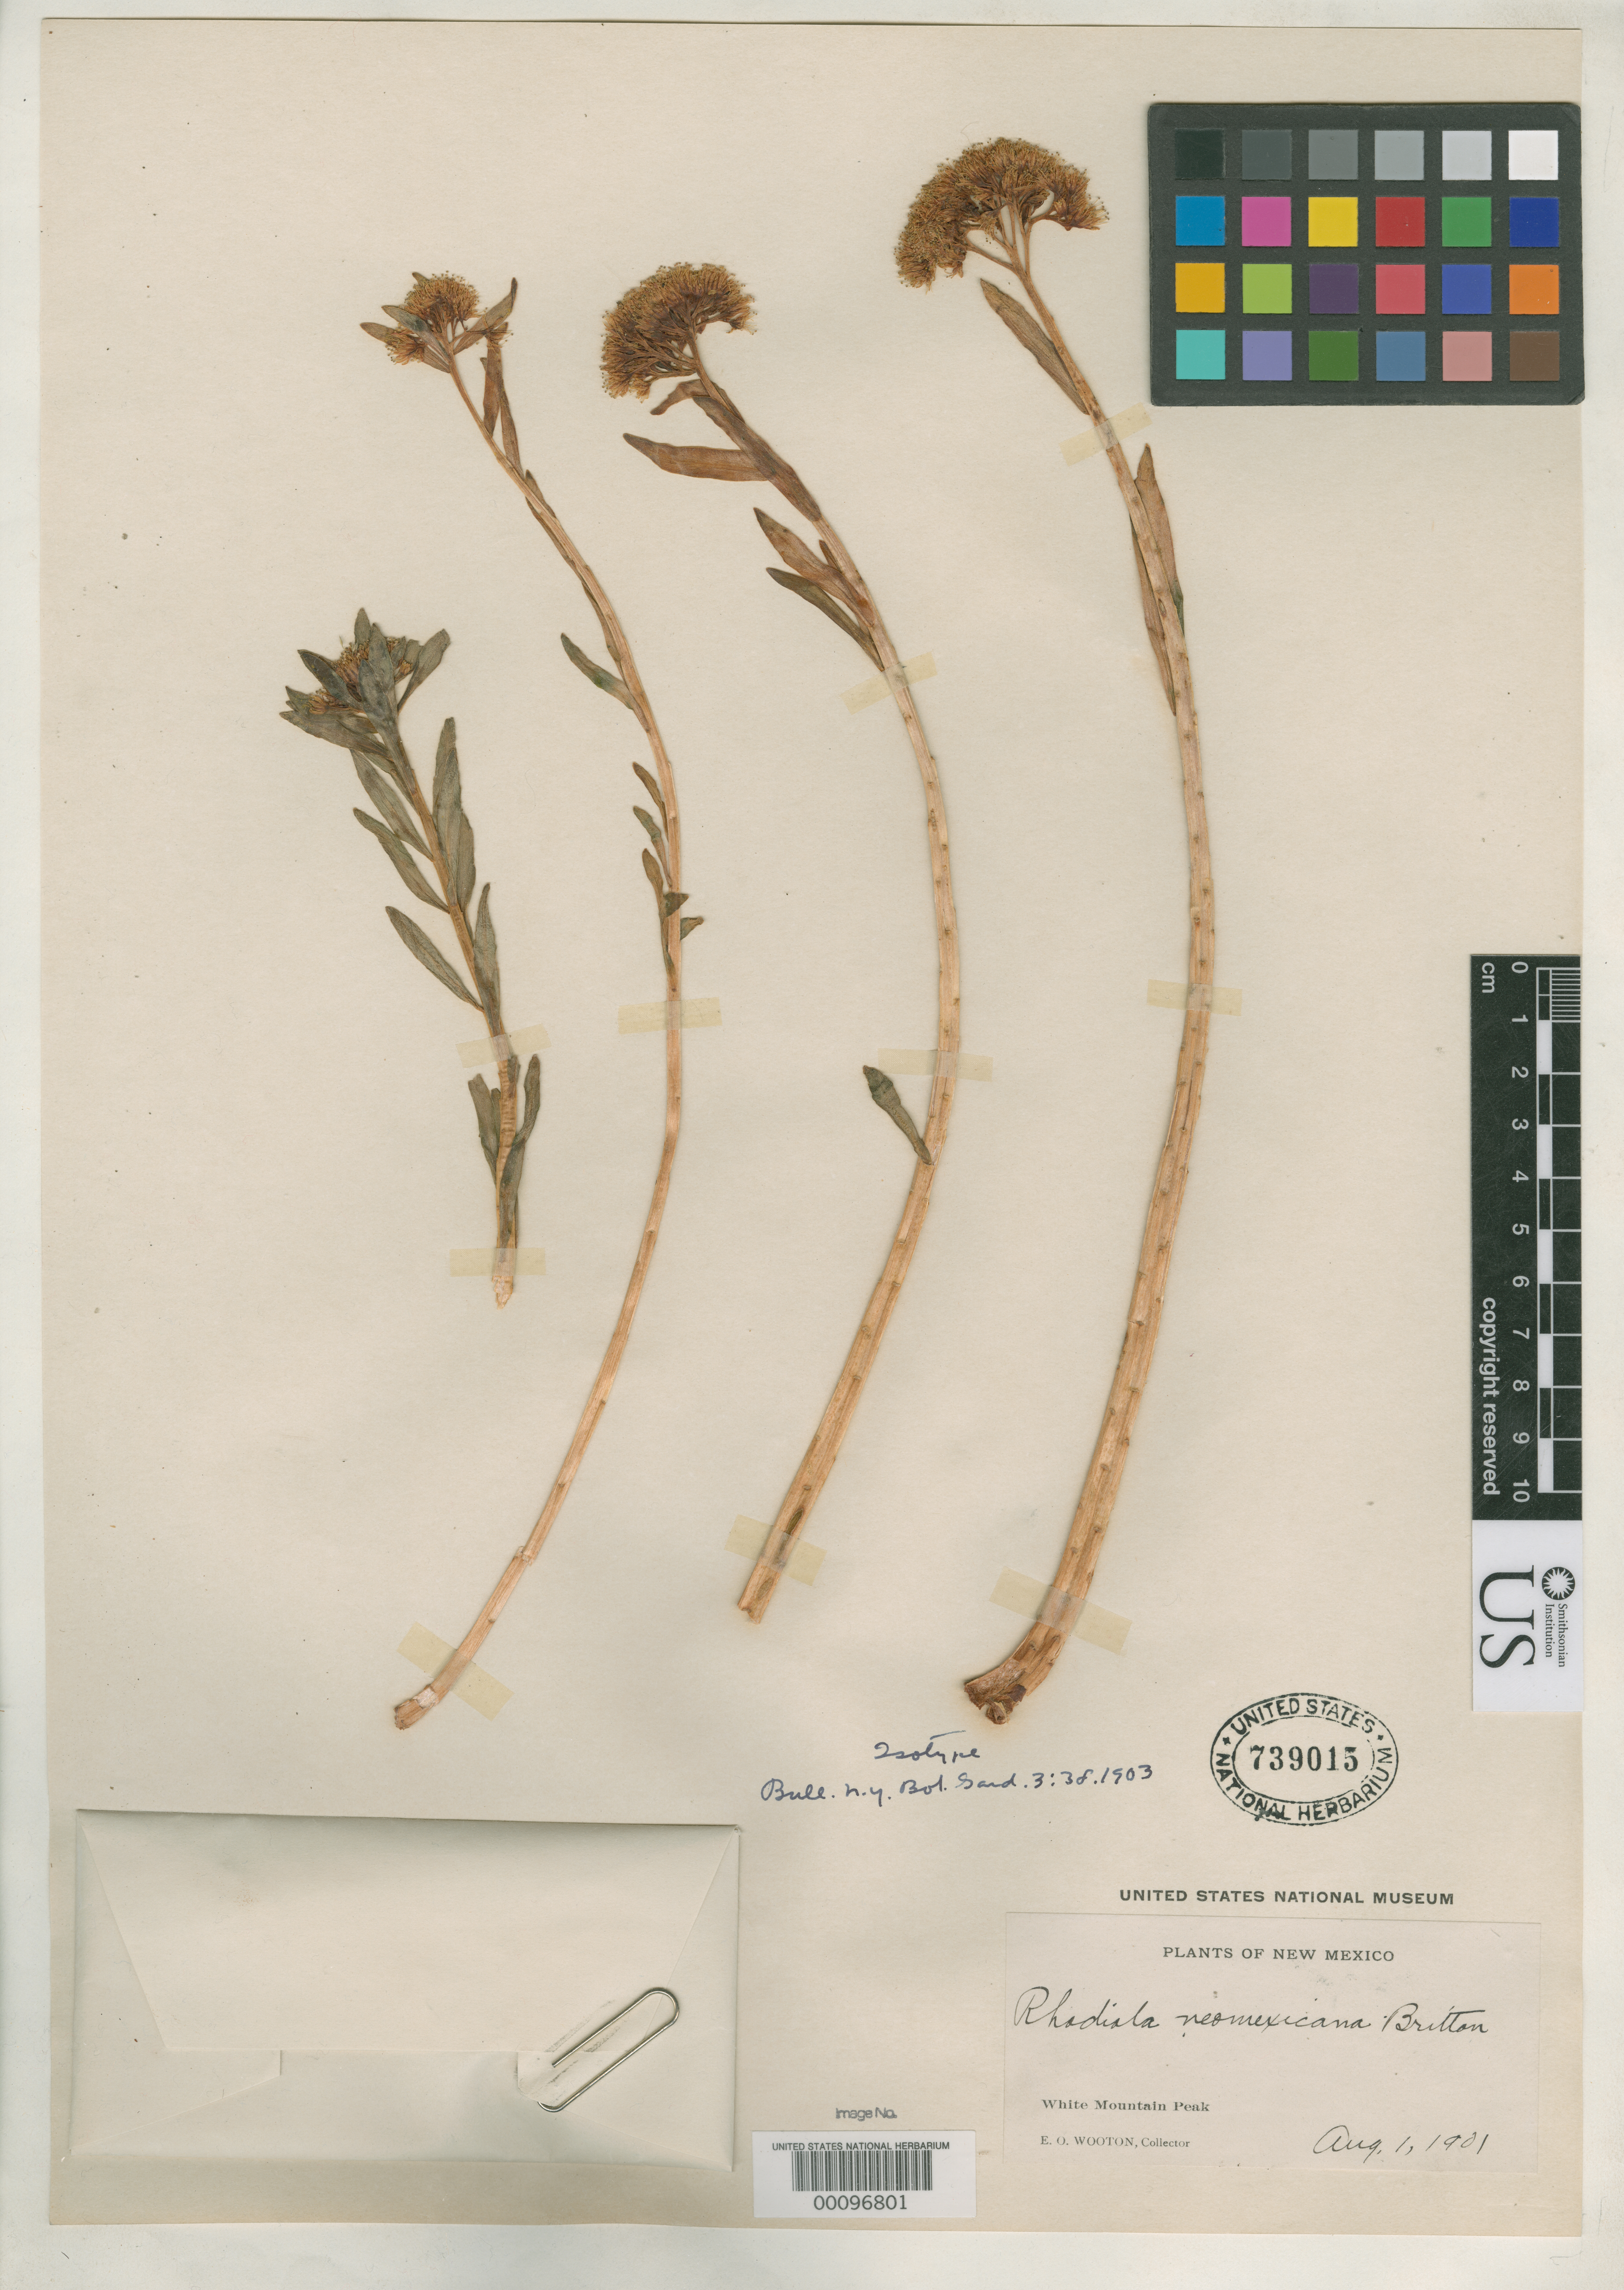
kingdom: Plantae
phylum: Tracheophyta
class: Magnoliopsida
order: Saxifragales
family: Crassulaceae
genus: Rhodiola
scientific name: Rhodiola neomexicana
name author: Britton in Britton & Rose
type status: Isotype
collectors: E. O. Wooton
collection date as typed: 01 Aug 1901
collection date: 1901-08-01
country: United States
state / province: New Mexico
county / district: Lincoln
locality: White Mountain Peak.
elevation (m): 3500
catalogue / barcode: US 739015